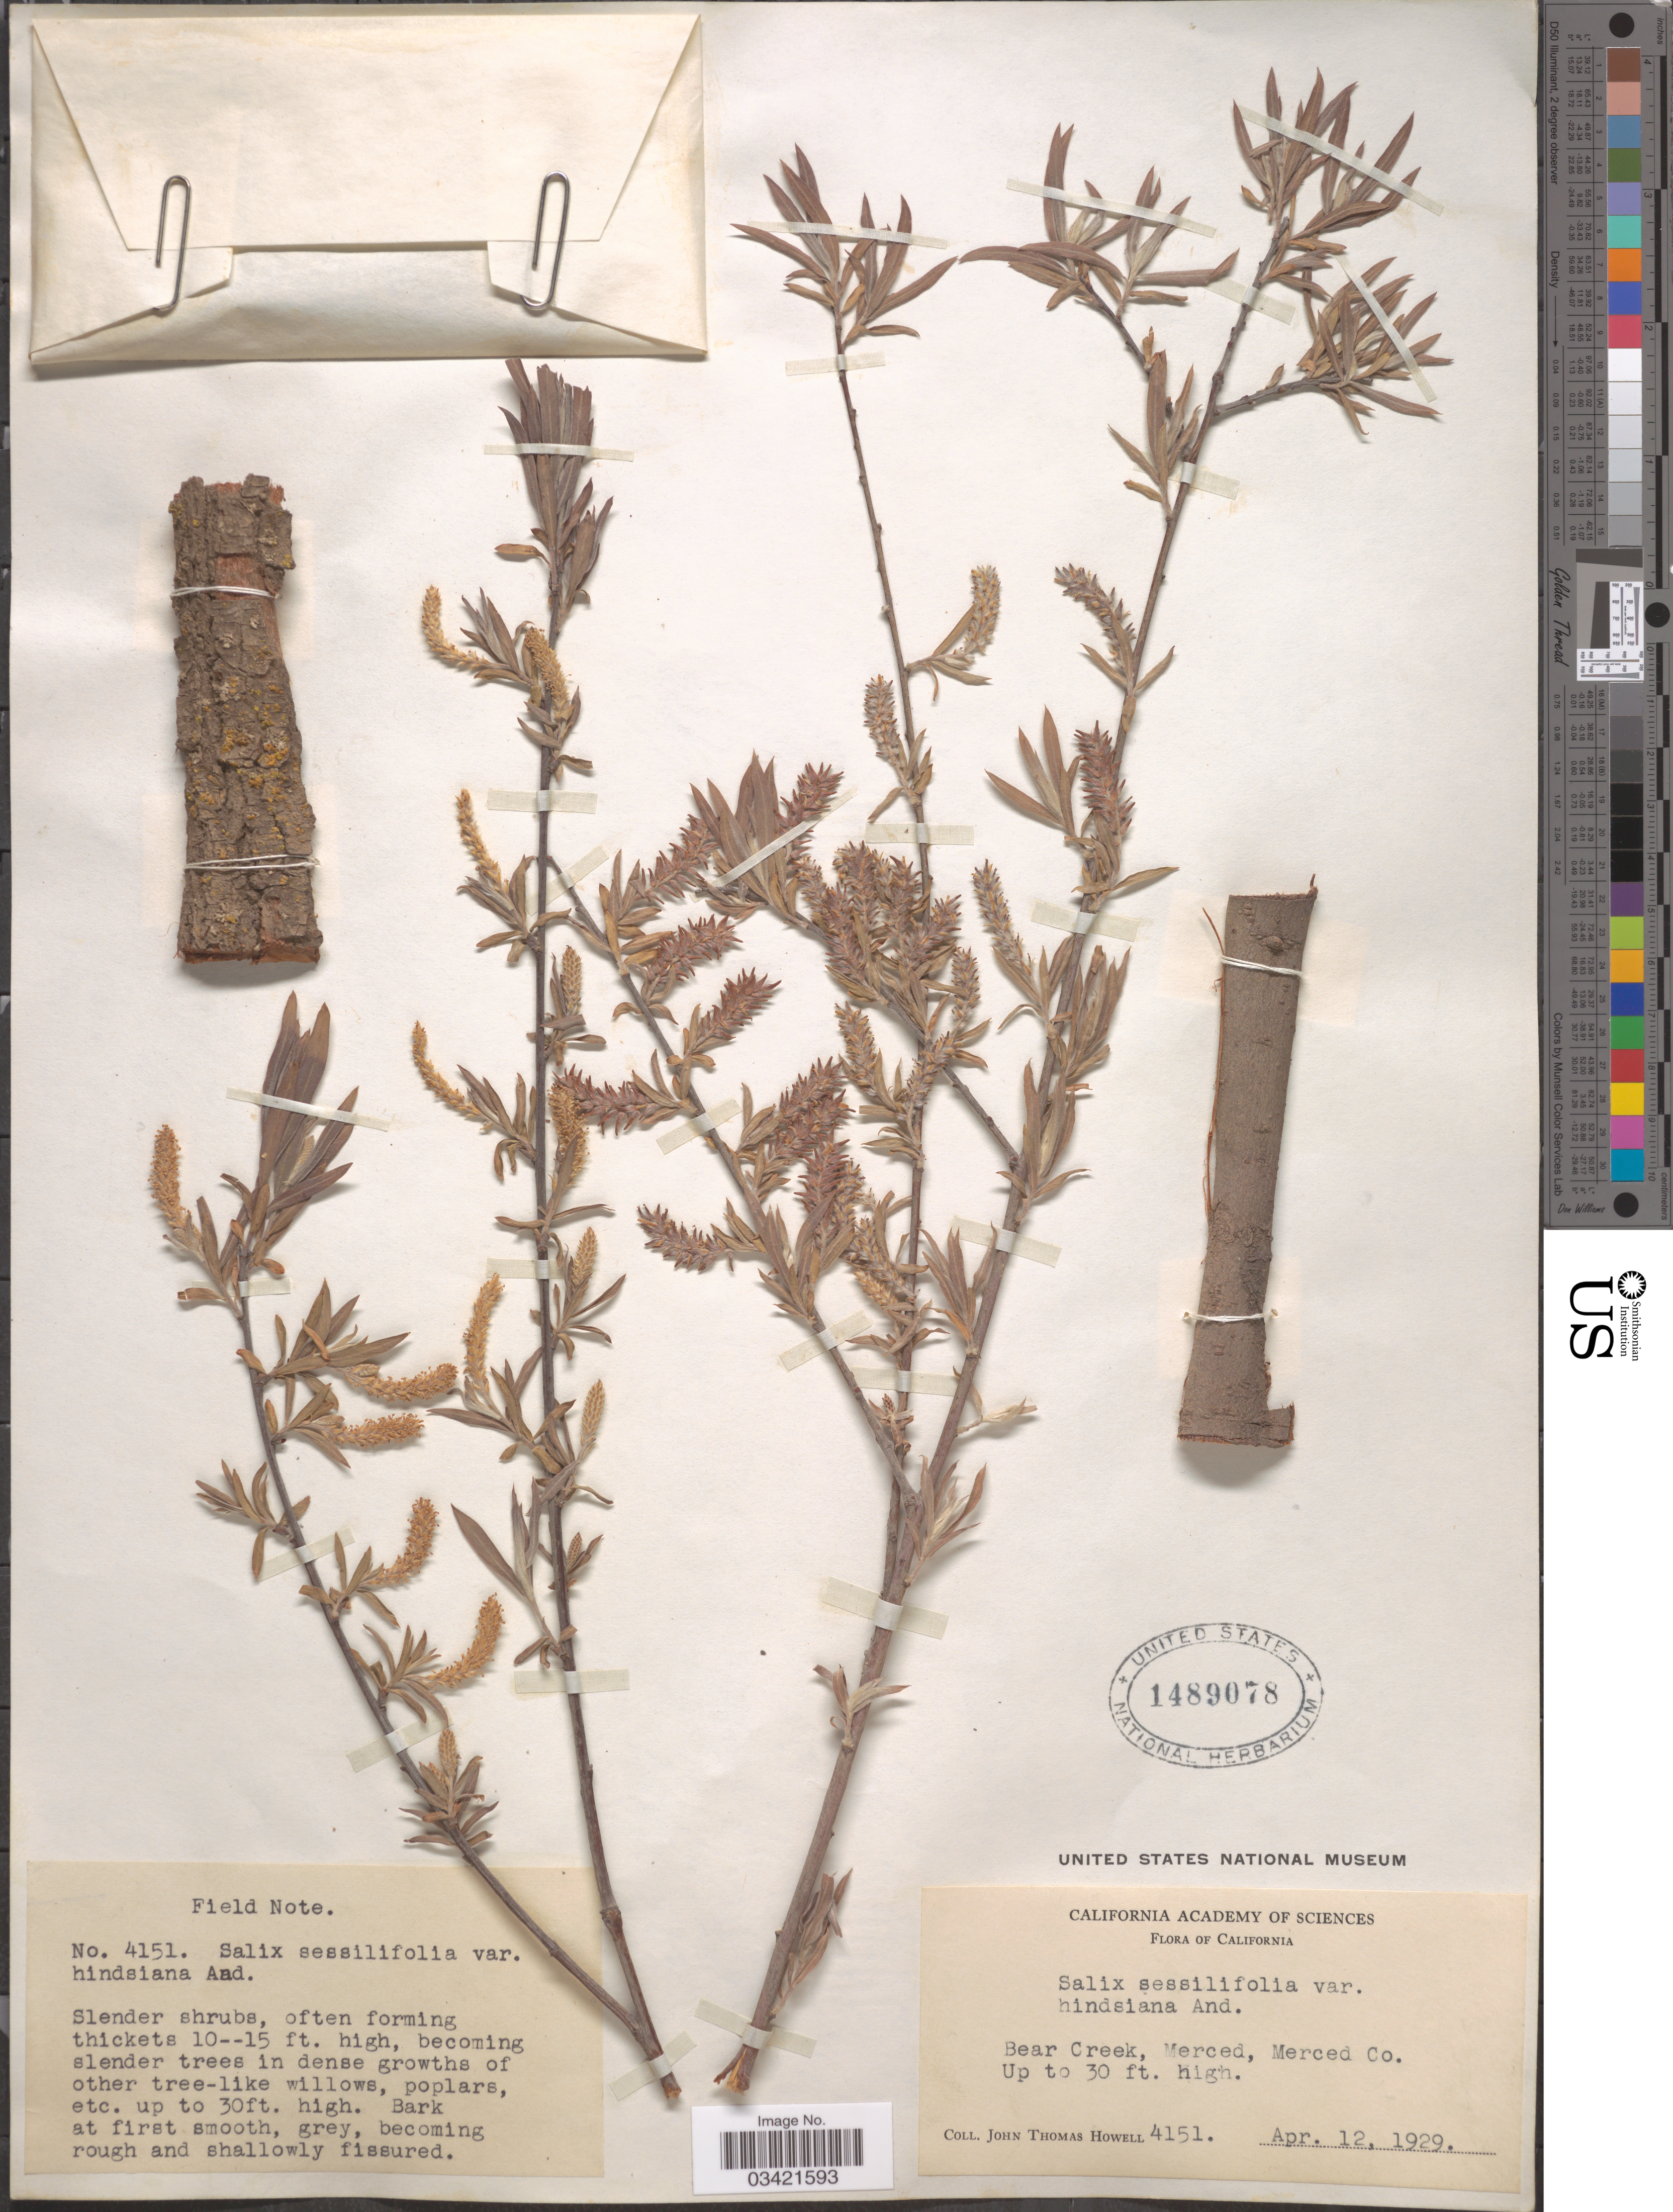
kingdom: Plantae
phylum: Tracheophyta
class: Magnoliopsida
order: Malpighiales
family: Salicaceae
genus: Salix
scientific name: Salix hindsiana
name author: Benth.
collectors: J. T. Howell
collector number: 4151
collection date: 1929-04-12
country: United States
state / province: California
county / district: Merced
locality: Bear Creek, Merced, Merced Co.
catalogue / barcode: US 1489078